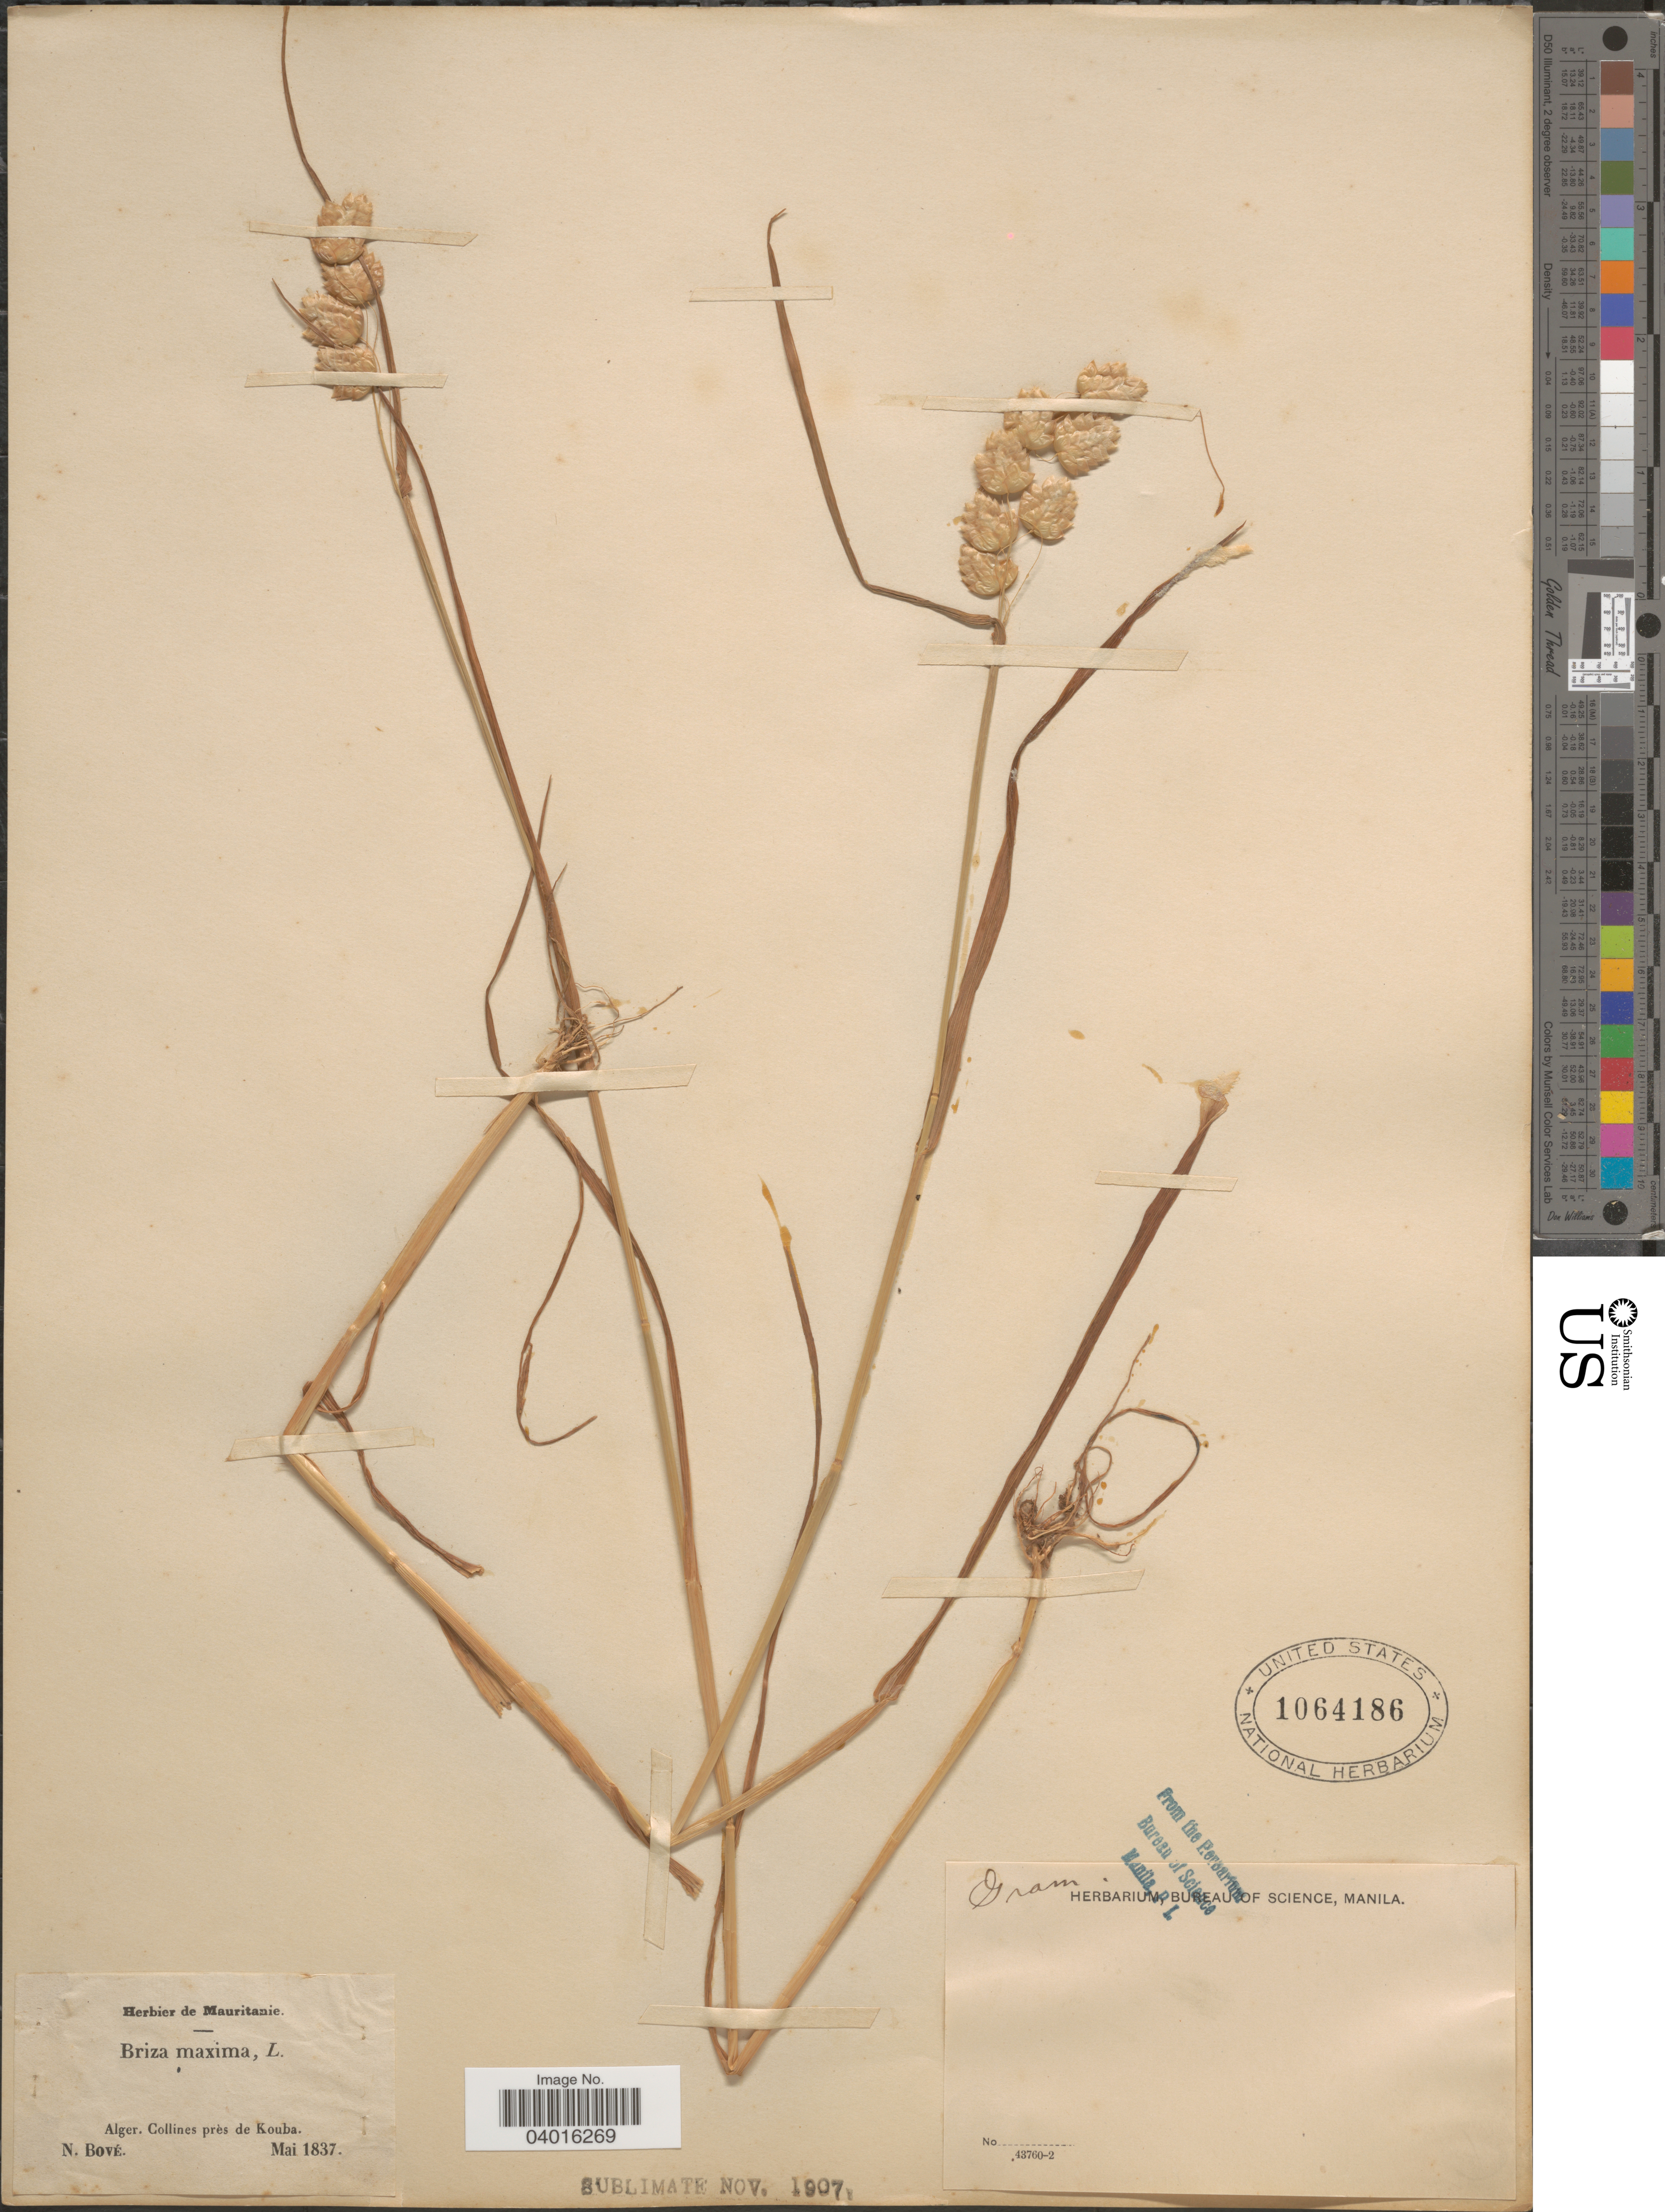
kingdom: Plantae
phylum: Tracheophyta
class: Liliopsida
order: Poales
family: Poaceae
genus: Briza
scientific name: Briza maxima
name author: L.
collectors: N. Bové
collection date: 1837-05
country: Algeria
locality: Alger. Collines près de Kouba.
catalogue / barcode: US 1064186